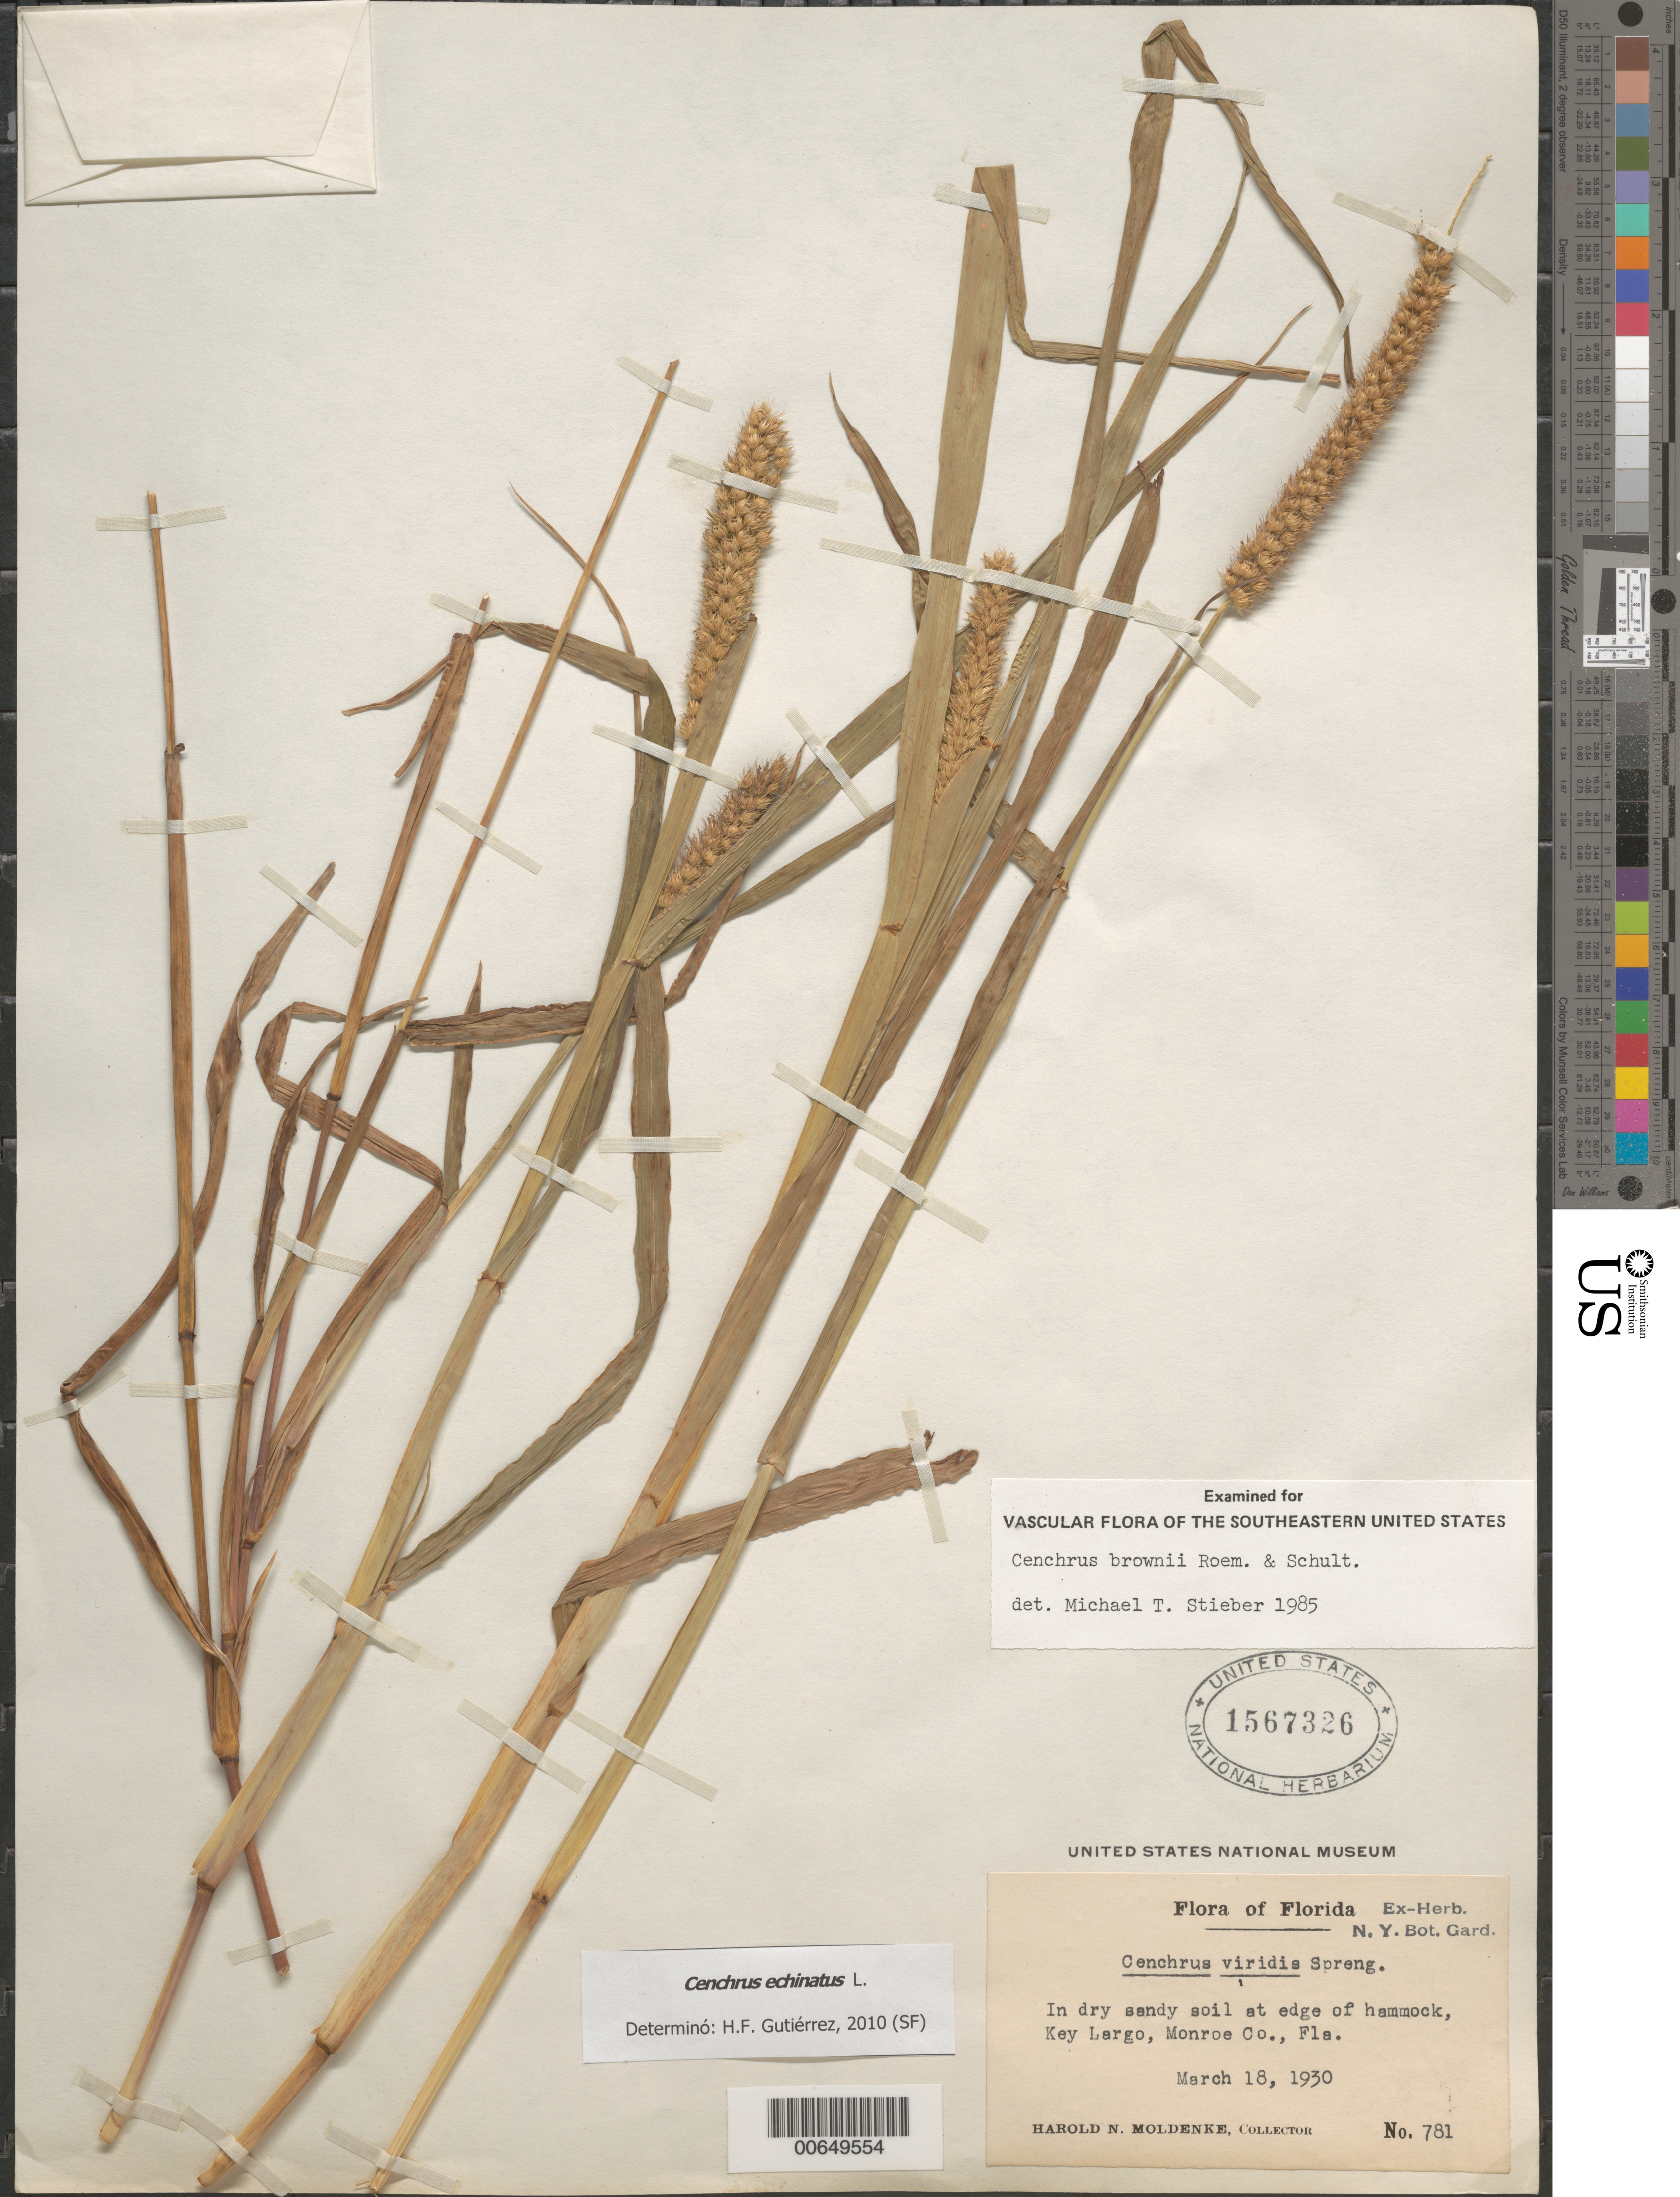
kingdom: Plantae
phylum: Tracheophyta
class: Liliopsida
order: Poales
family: Poaceae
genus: Cenchrus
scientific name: Cenchrus echinatus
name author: L.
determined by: Gutiérrez, H. F.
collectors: H. N. Moldenke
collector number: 781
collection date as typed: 18 Mar 1930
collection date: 1930-03-18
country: United States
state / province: Florida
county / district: Monroe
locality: Key Largo.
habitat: In dry sandy soil at edge of hammock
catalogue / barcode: US 1567326